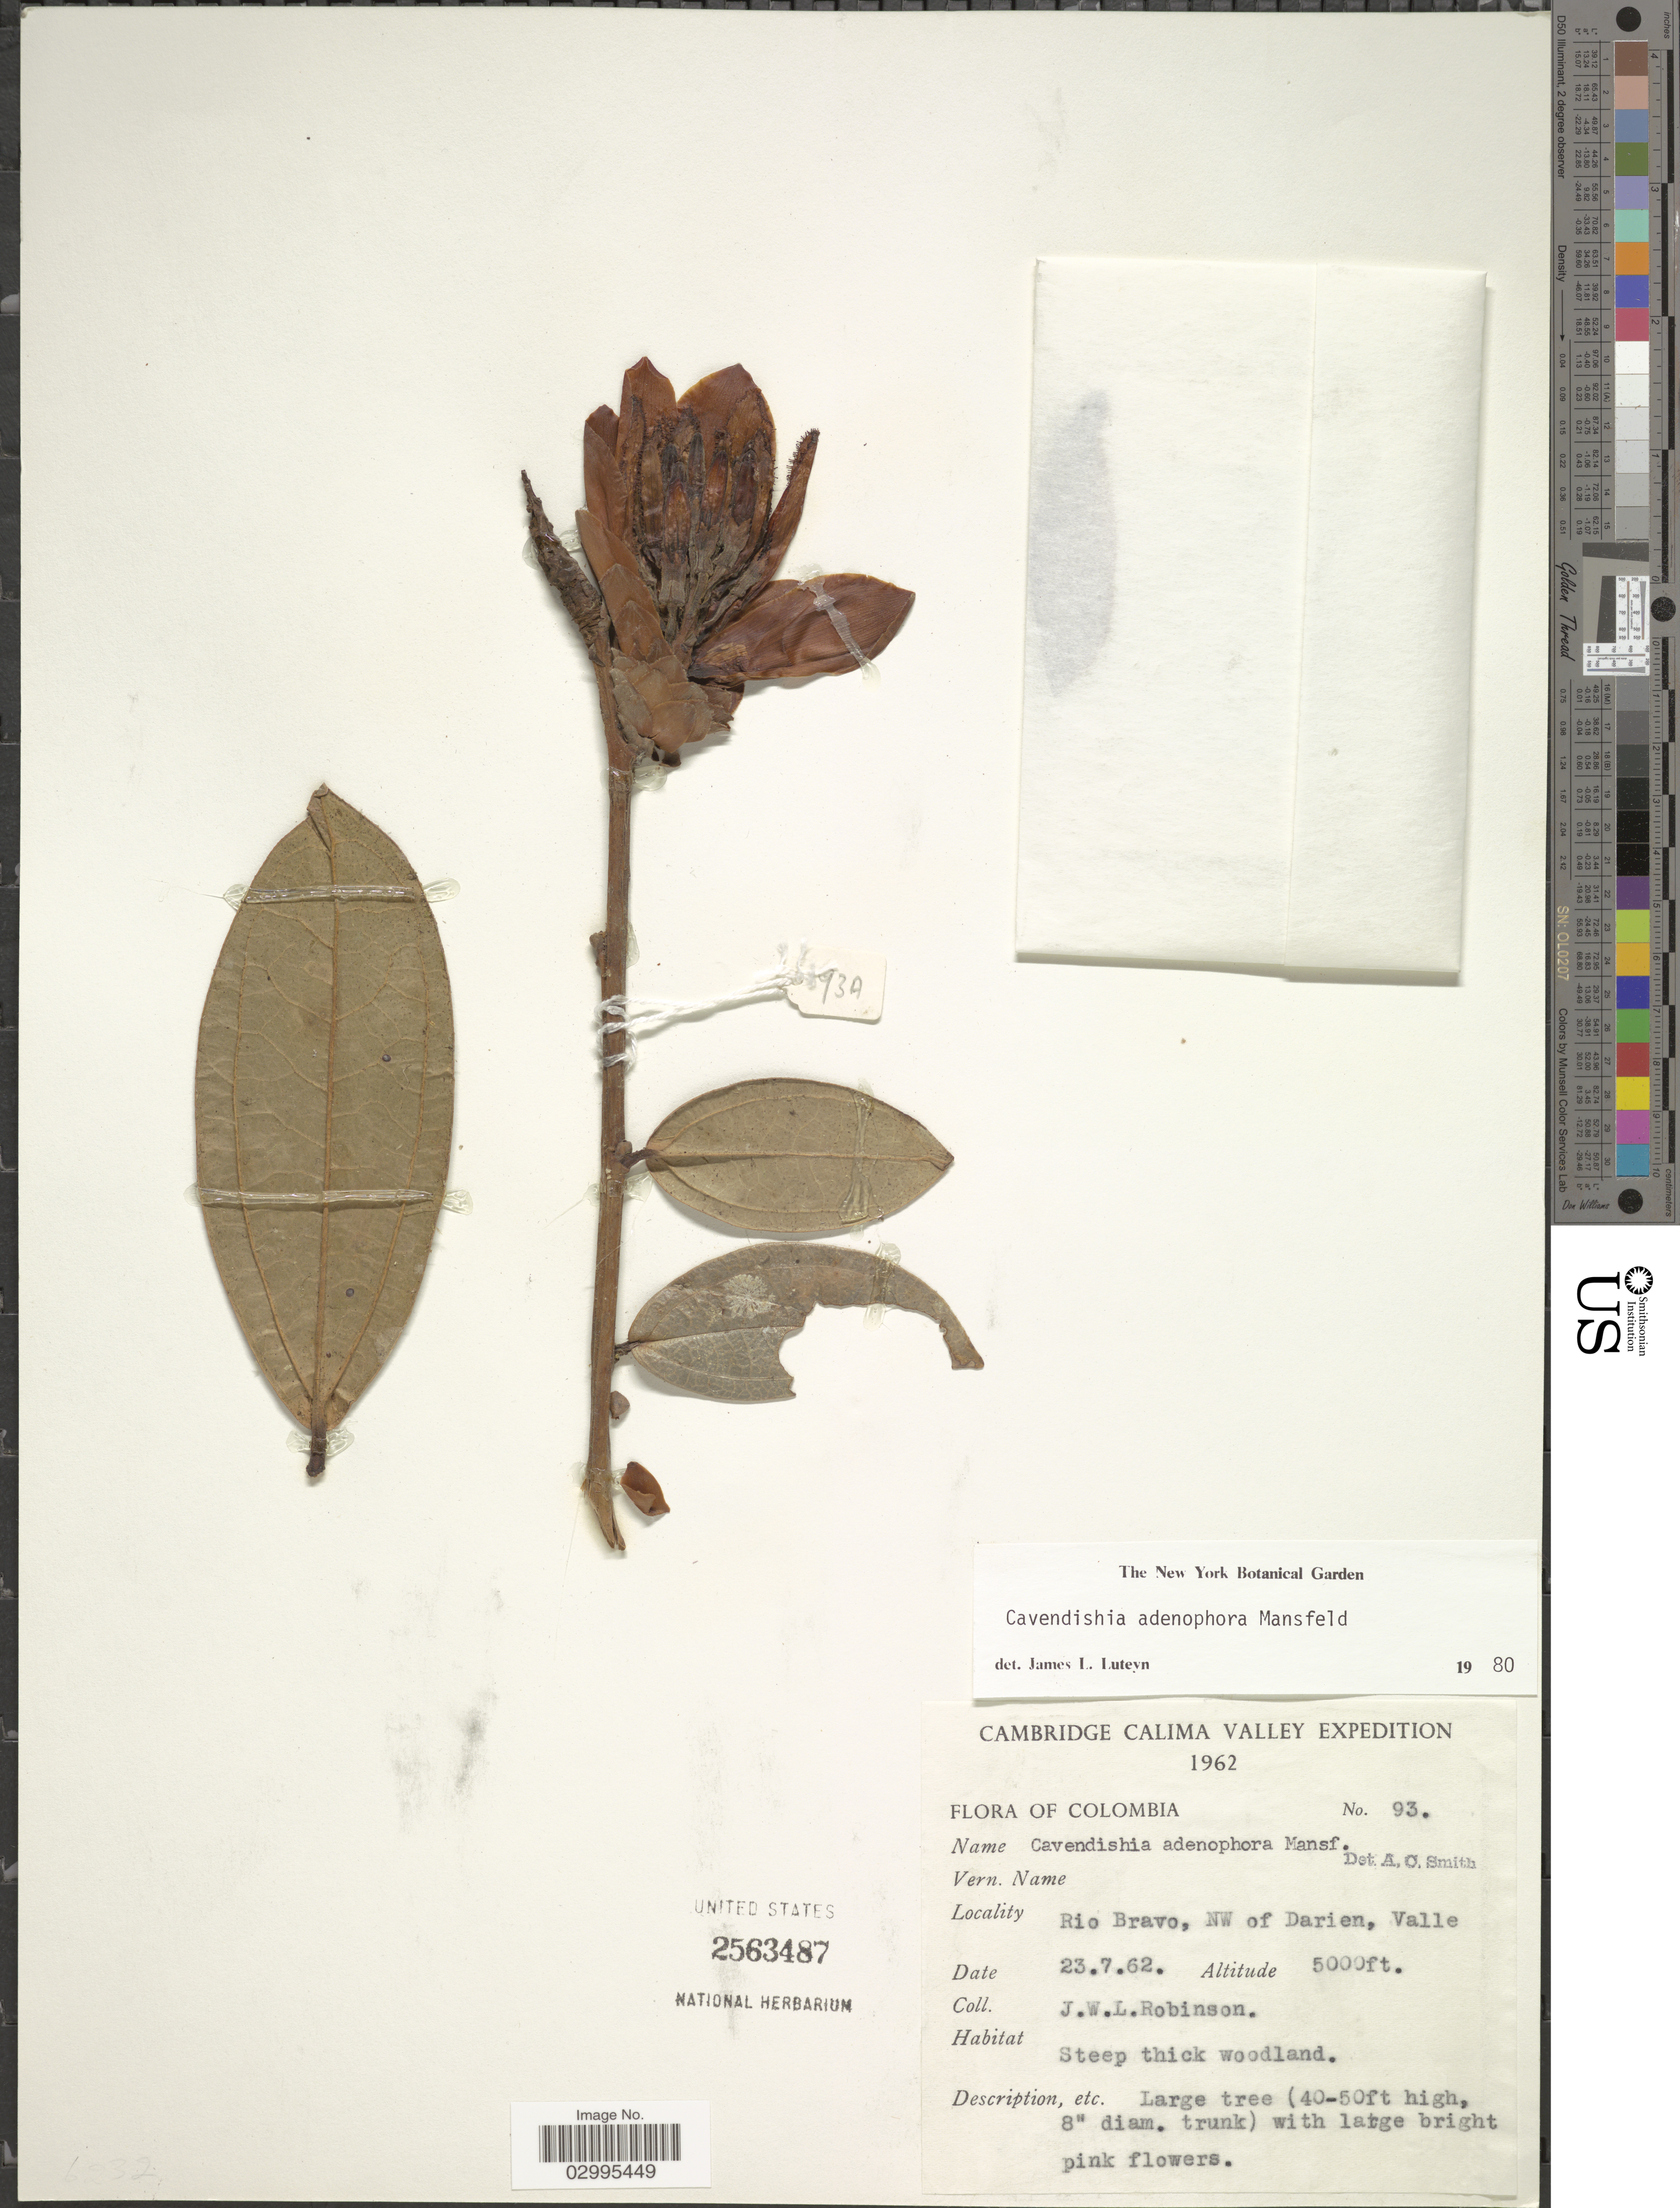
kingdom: Plantae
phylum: Tracheophyta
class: Magnoliopsida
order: Ericales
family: Ericaceae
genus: Cavendishia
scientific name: Cavendishia adenophora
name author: Mansf.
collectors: J. W. Robinson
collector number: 93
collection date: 1962-07-23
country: Colombia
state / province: Valle del Cauca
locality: Rio Bravo, NW of Darien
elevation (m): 1524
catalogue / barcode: US 2563487